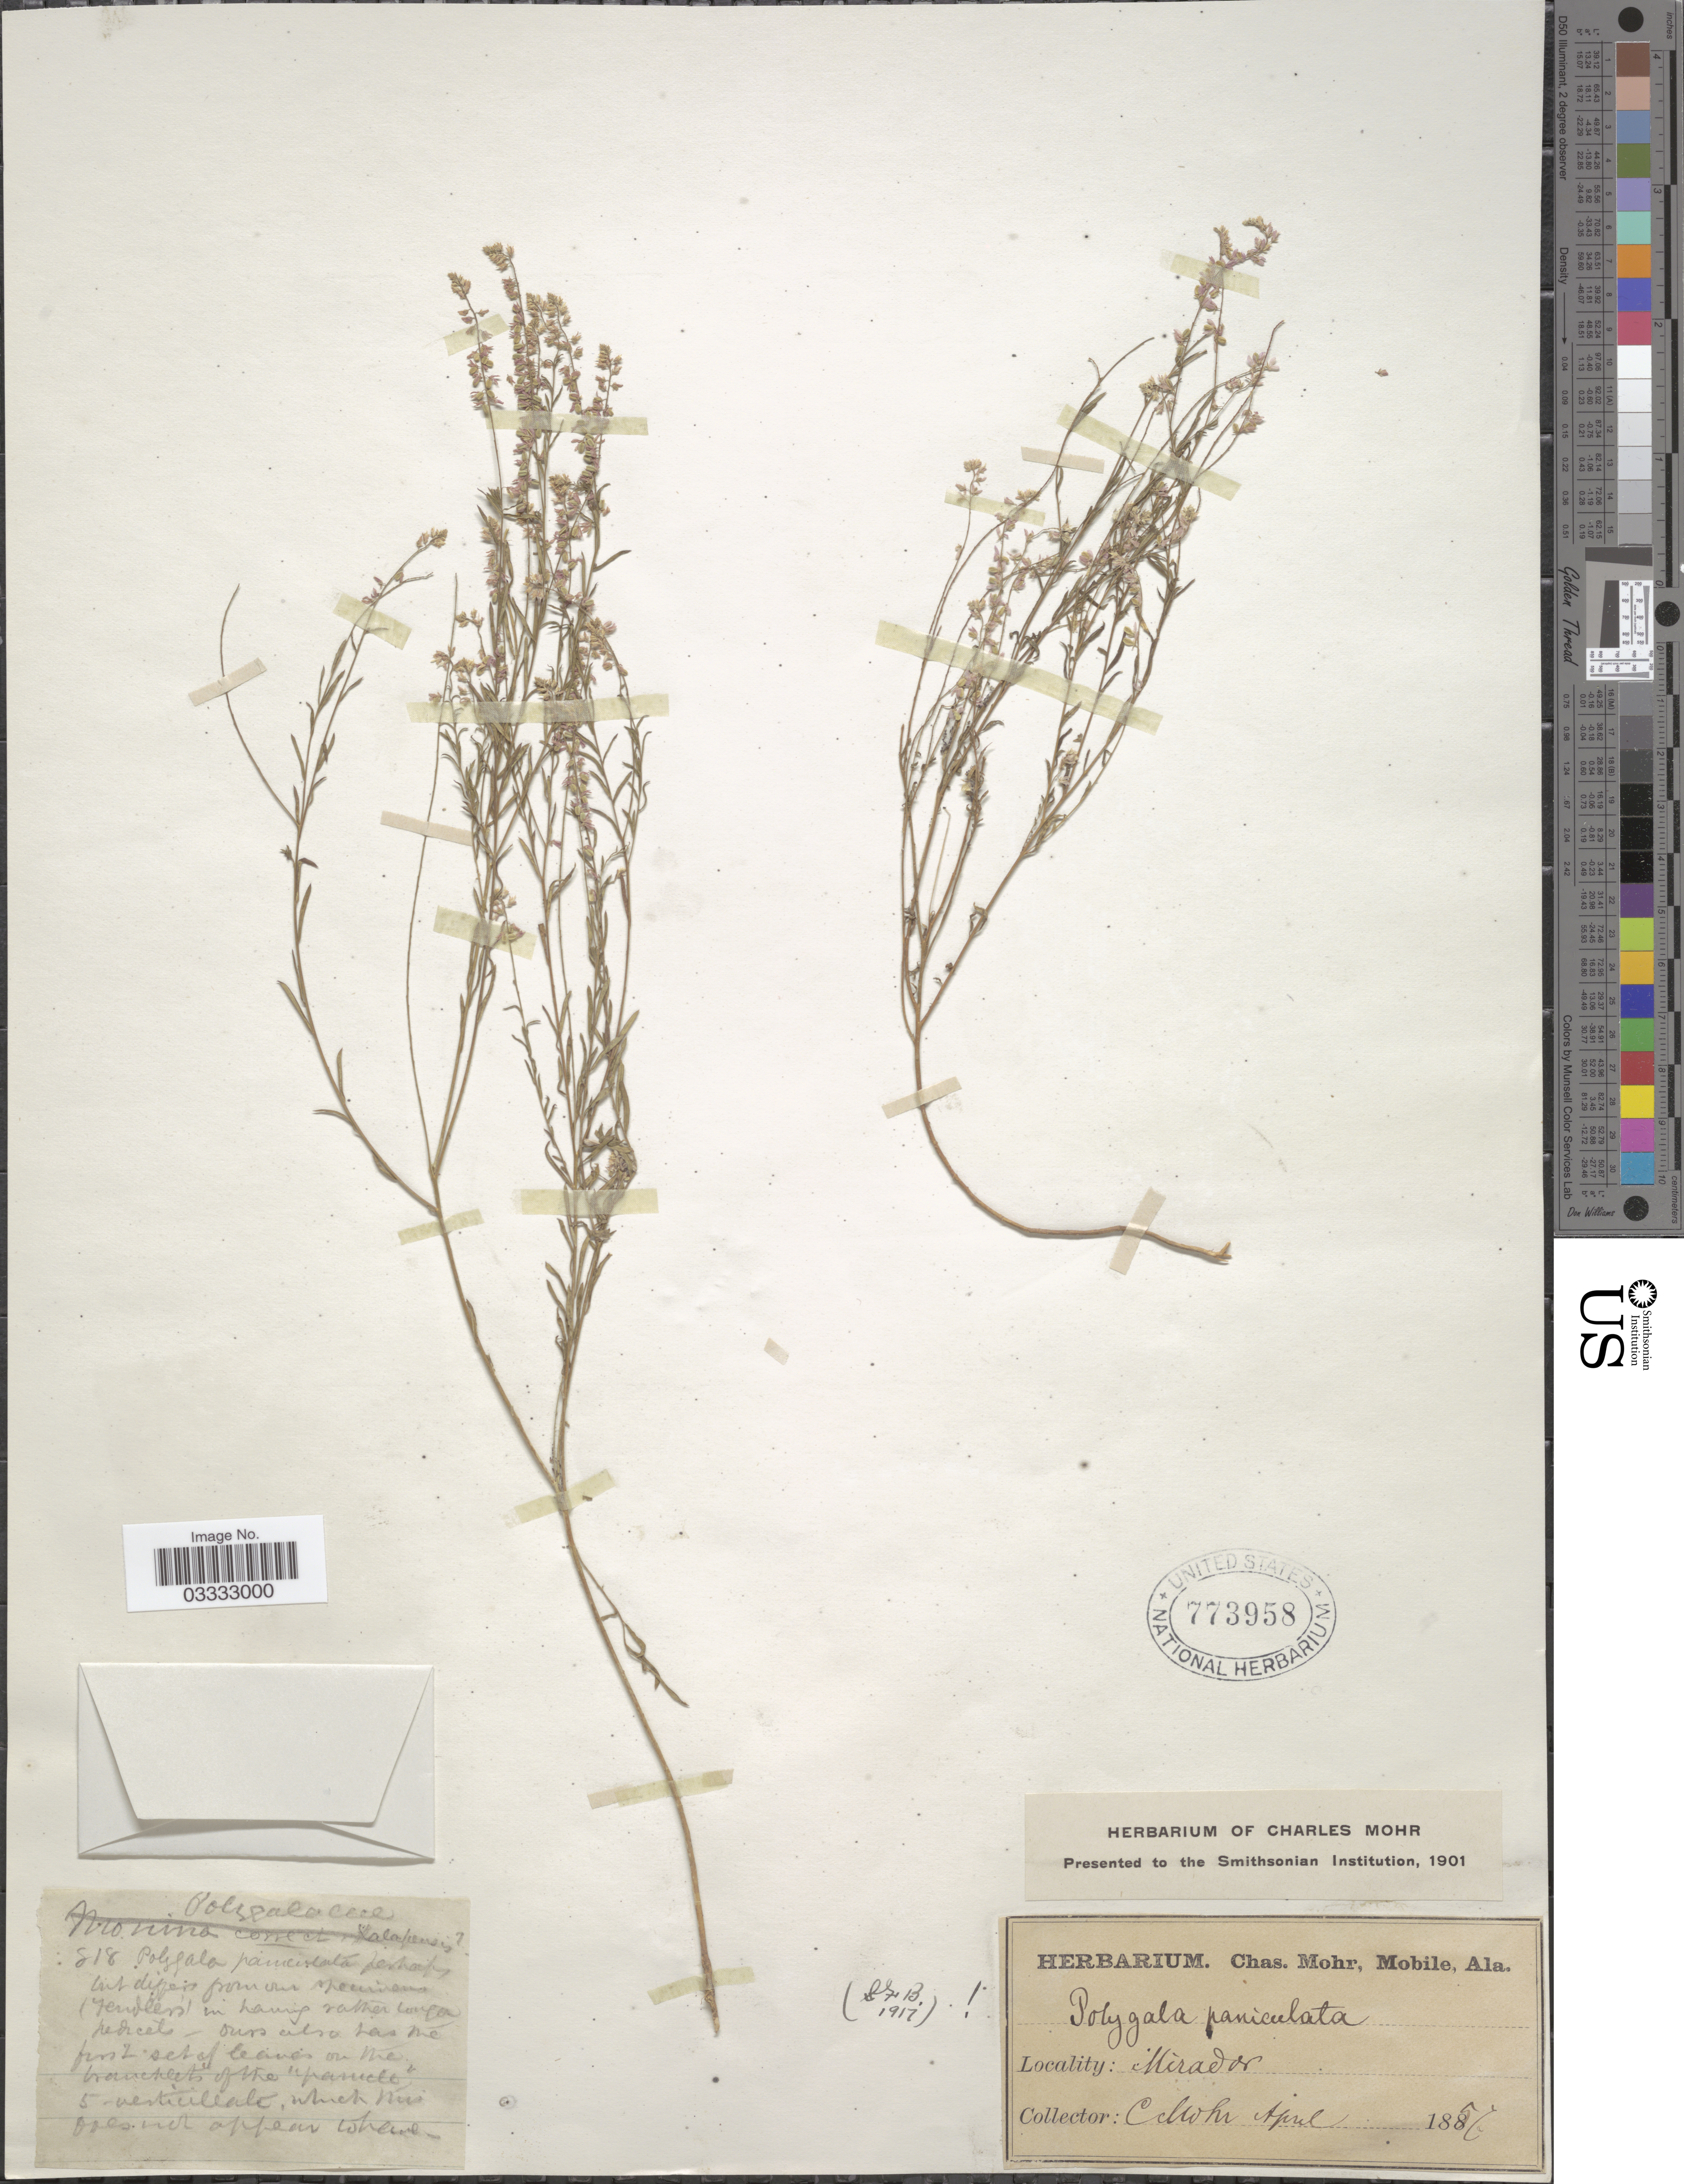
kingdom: Plantae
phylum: Tracheophyta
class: Magnoliopsida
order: Fabales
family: Polygalaceae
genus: Polygala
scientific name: Polygala paniculata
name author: L.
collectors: Mohr, C. T. (herbarium)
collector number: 818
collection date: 1857-04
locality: Mirador.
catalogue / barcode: US 773958